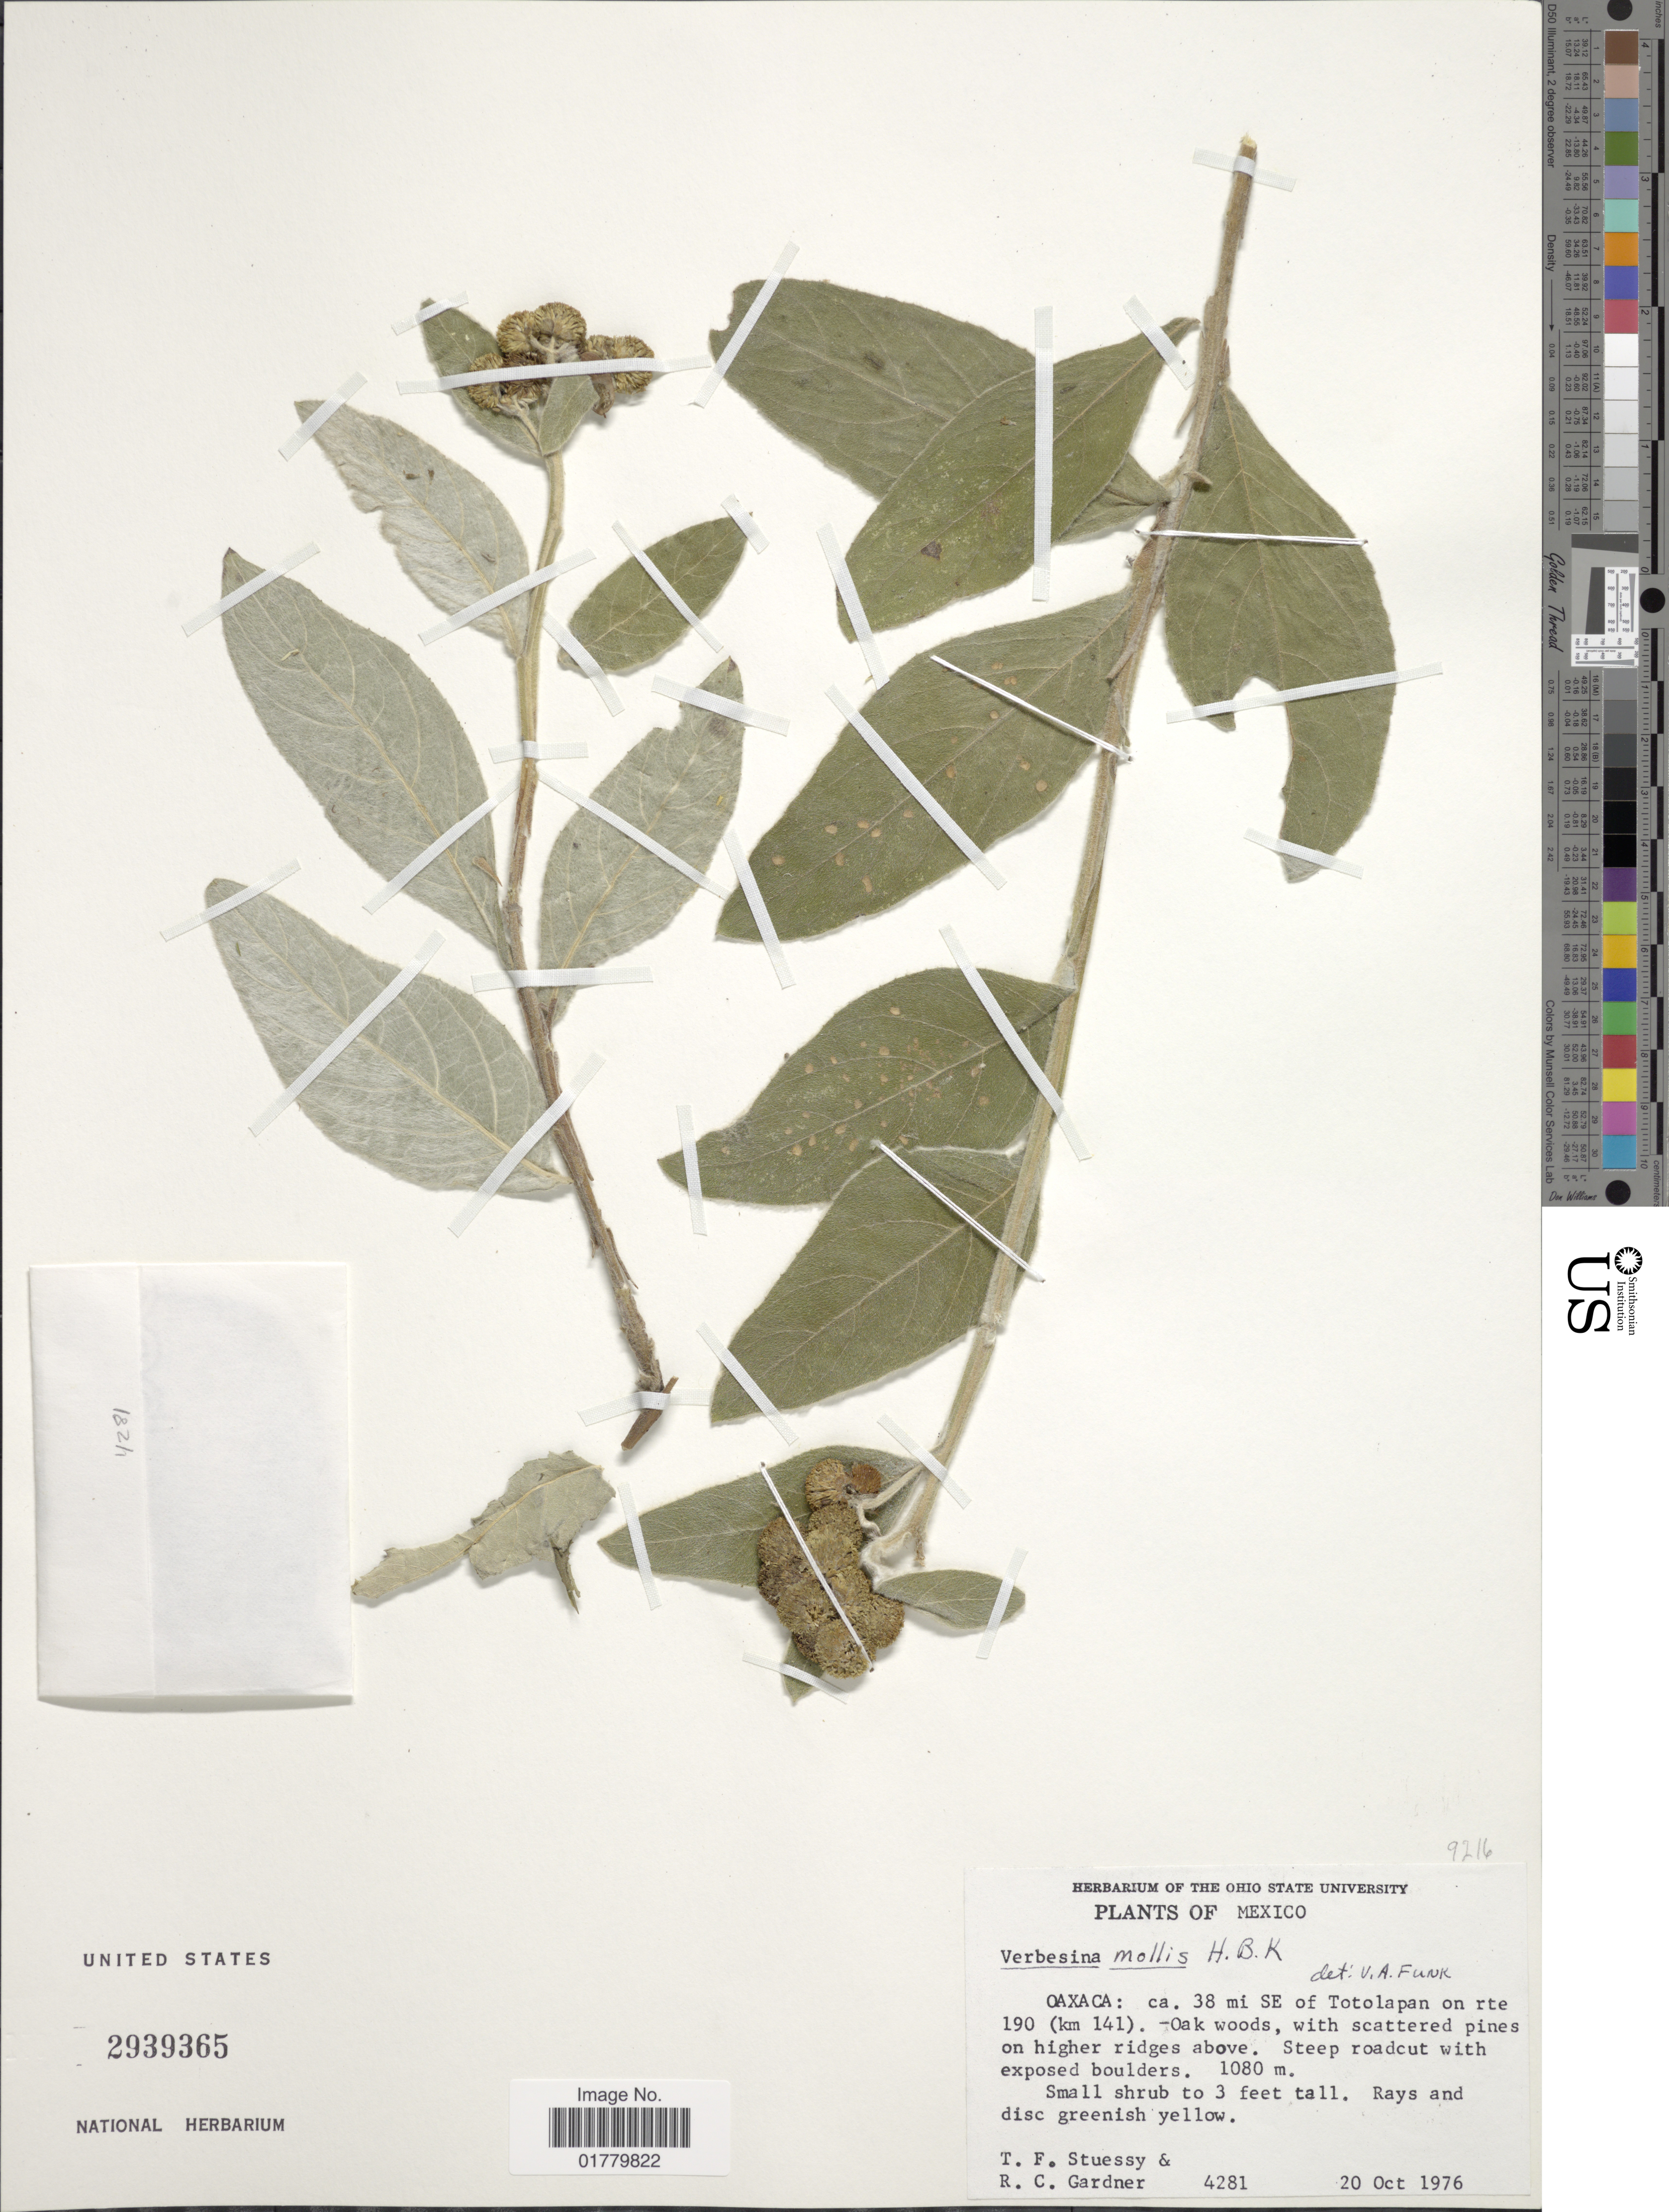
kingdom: Plantae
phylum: Tracheophyta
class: Magnoliopsida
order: Asterales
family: Asteraceae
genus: Verbesina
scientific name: Verbesina mollis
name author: Kunth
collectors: T. Stuessy & R. C. Gardner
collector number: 4281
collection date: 1976-10-20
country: Mexico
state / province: Oaxaca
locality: Oaxaca: ca. 38 mi SE of Totolapan on rte 190 (km 141)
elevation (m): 1080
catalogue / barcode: US 2939365